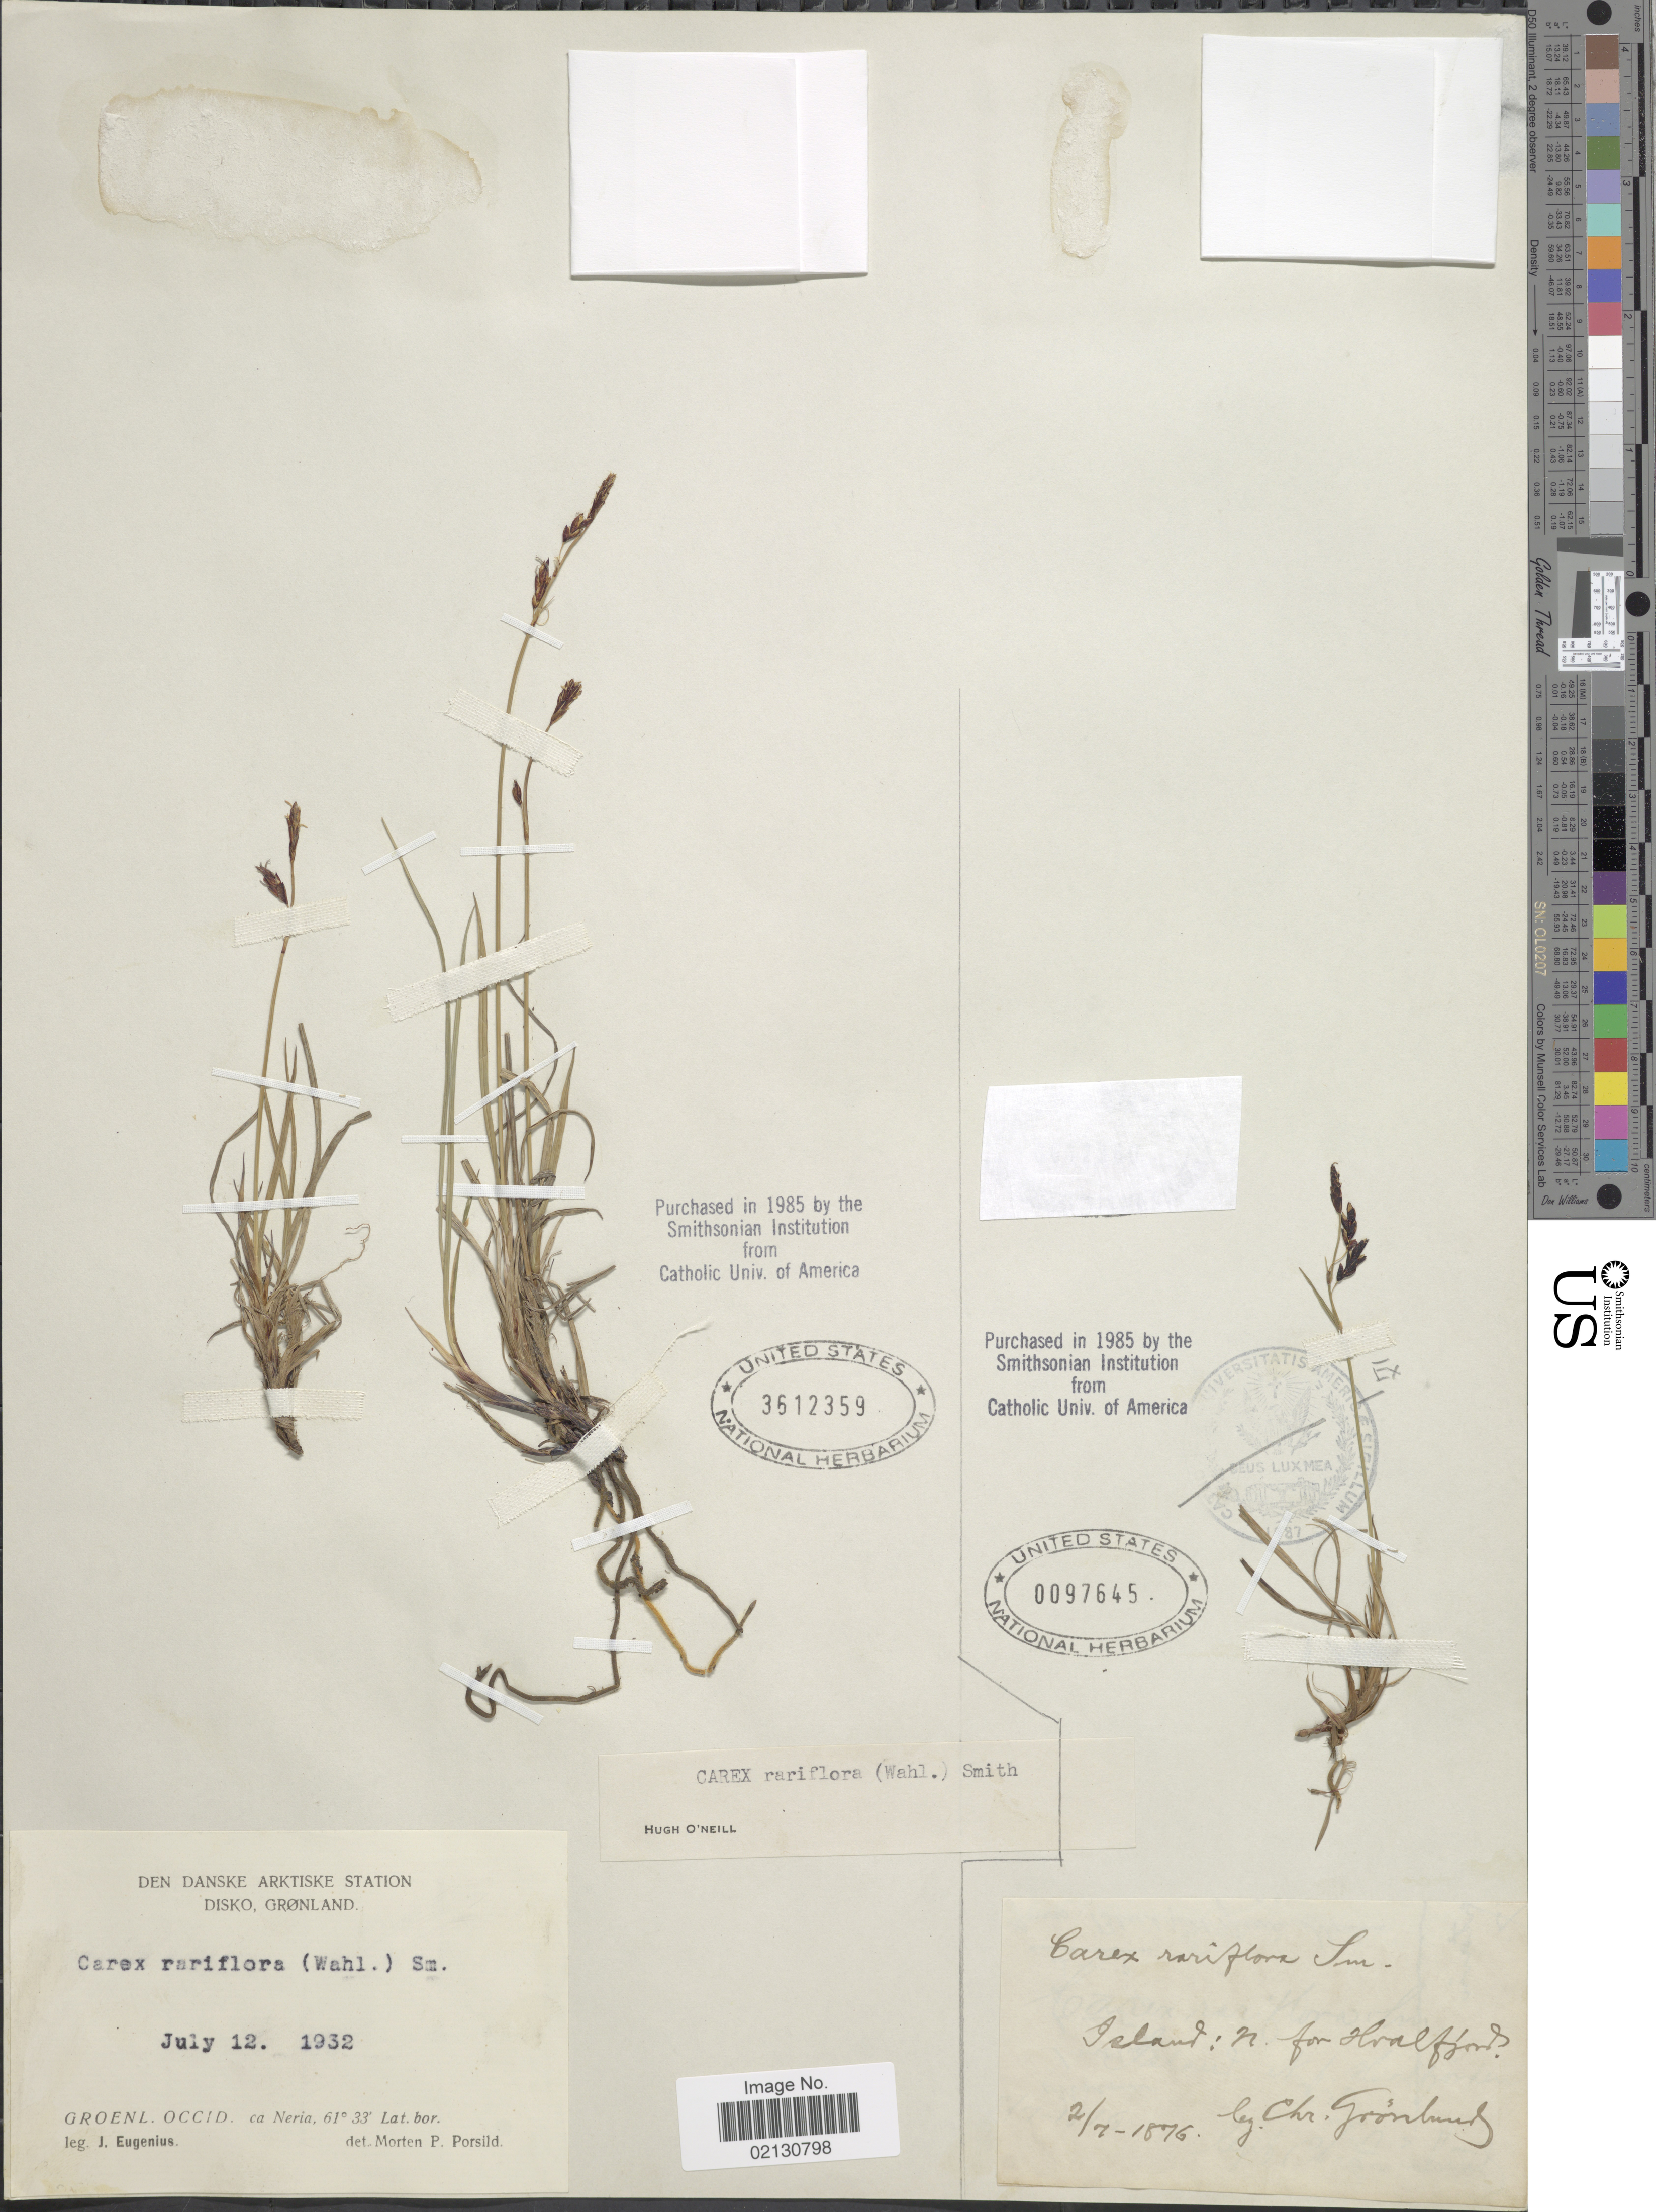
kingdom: Plantae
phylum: Tracheophyta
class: Liliopsida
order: Poales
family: Cyperaceae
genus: Carex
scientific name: Carex rariflora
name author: (Wahlenb.) Sm.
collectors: J. Eugenius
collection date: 1932-07-12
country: Greenland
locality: Groenl. Occid.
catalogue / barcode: US 3612359-2